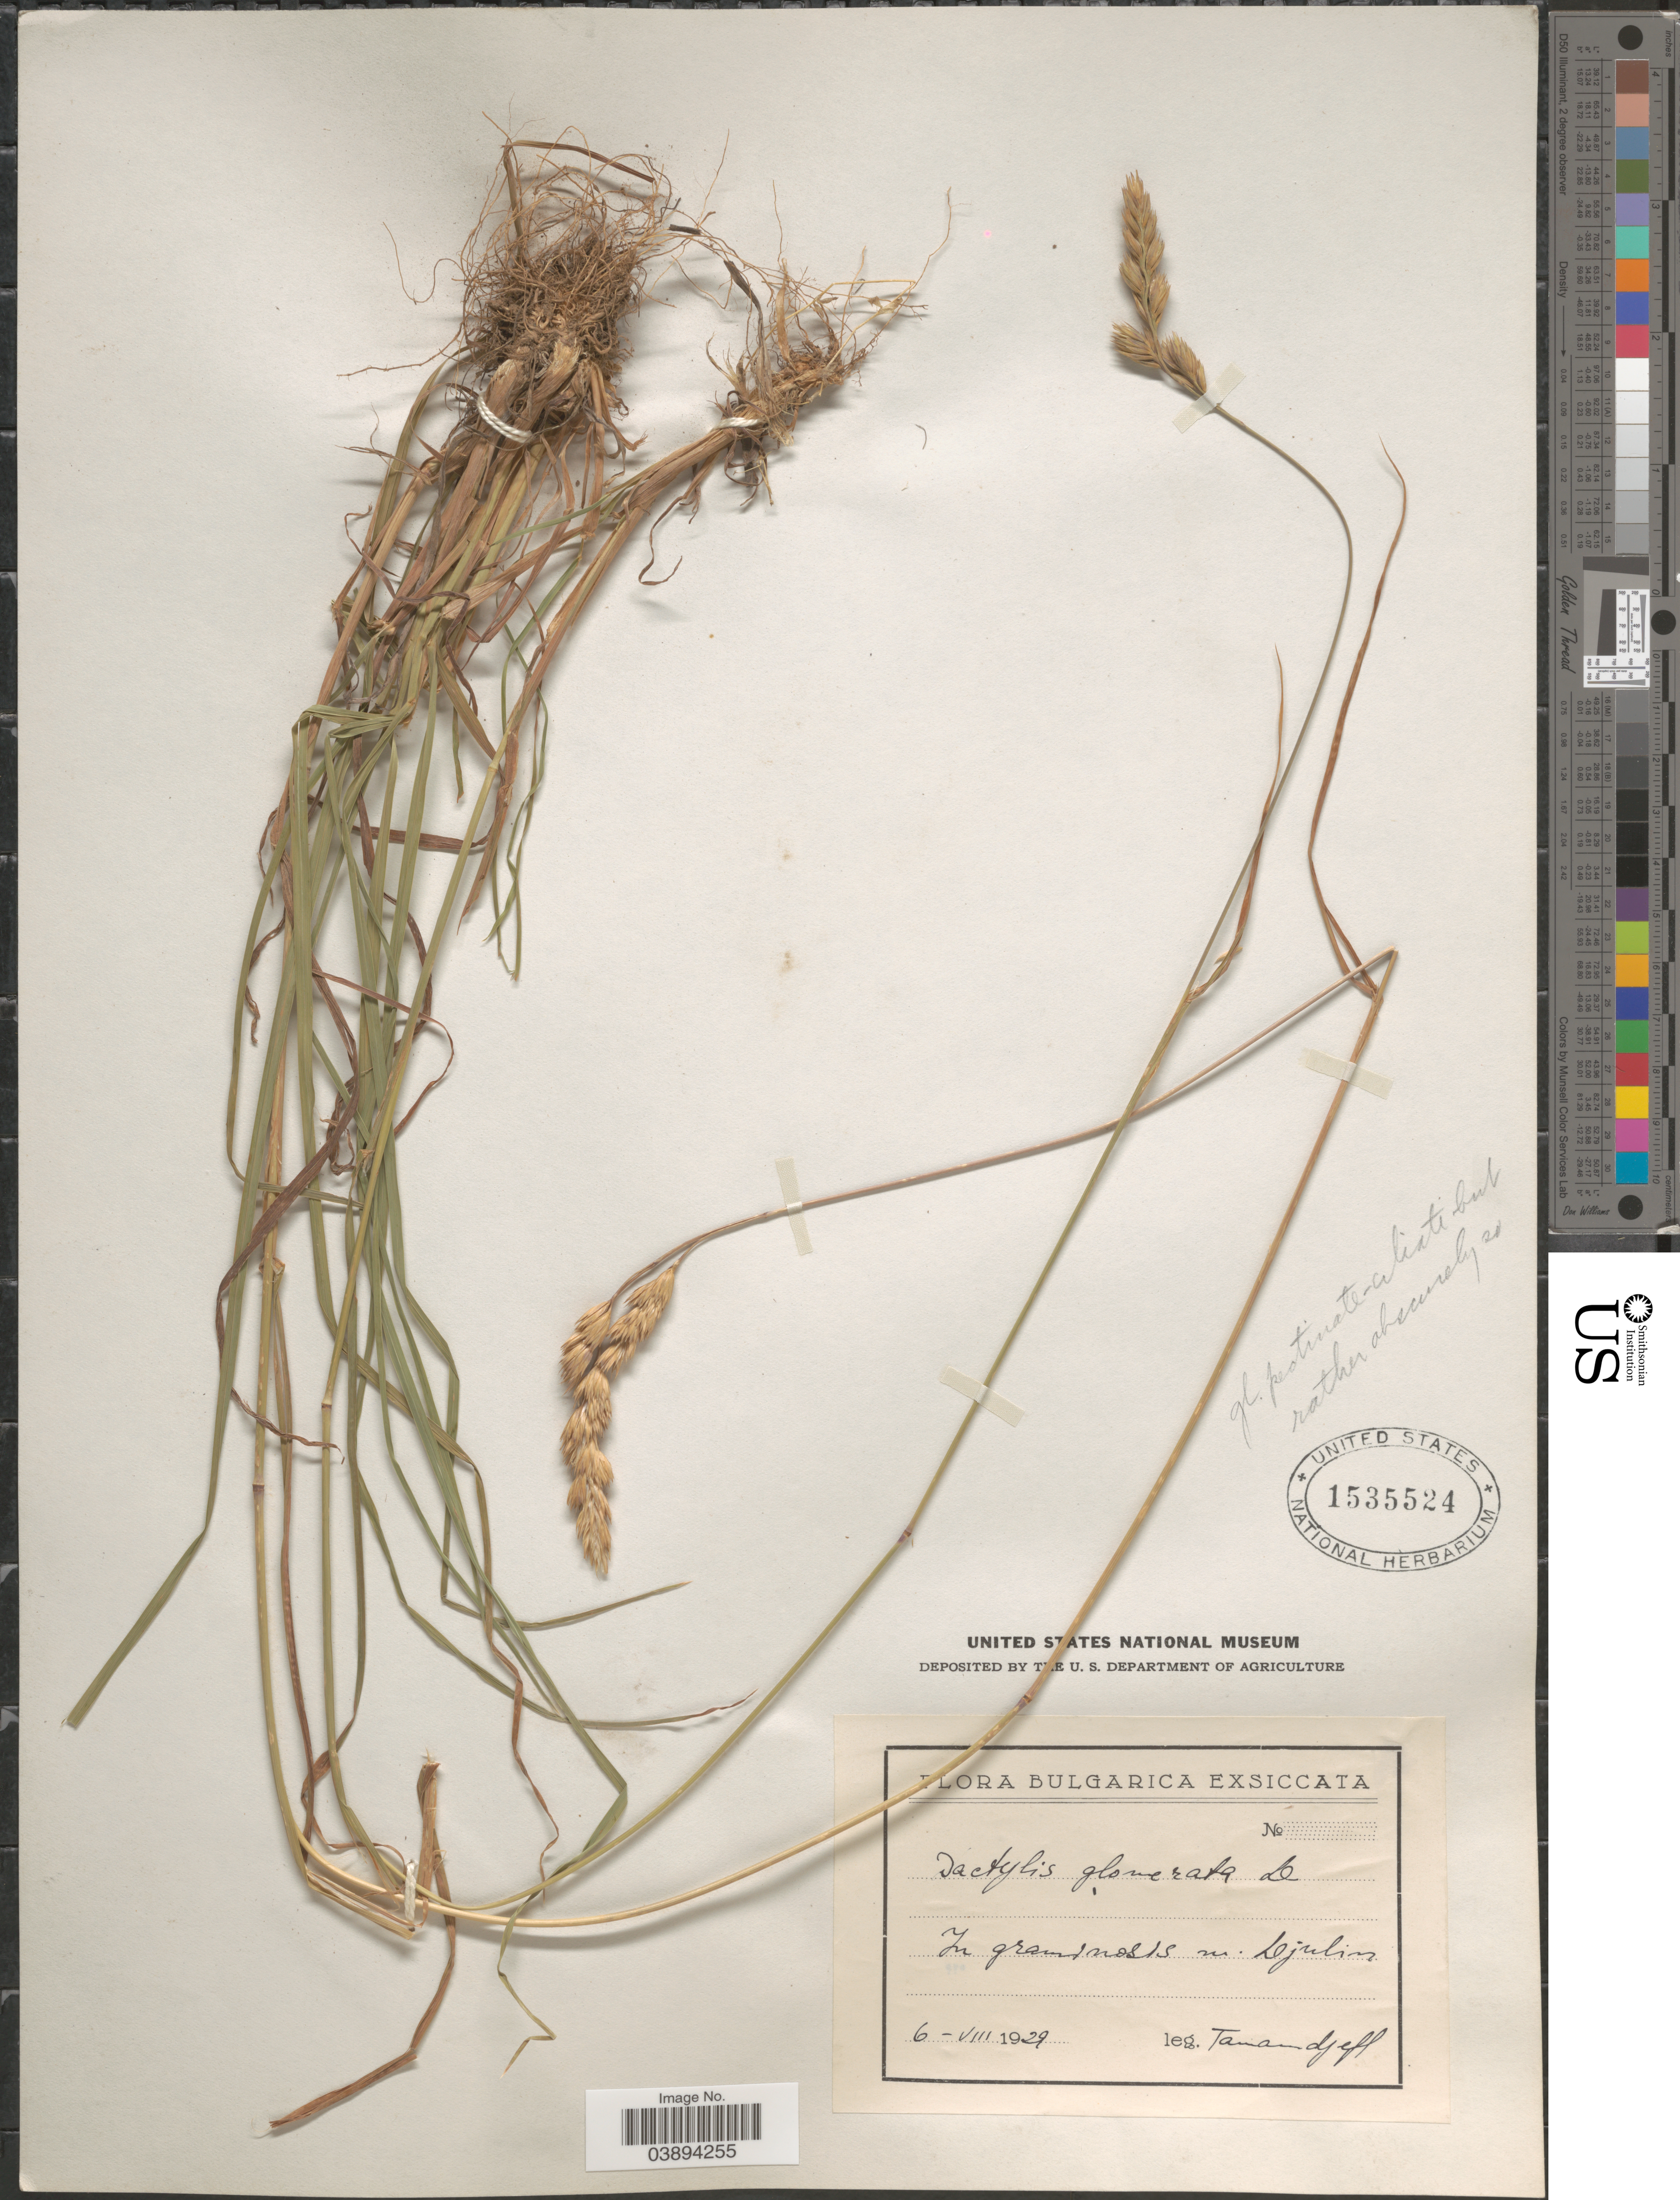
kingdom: Plantae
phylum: Tracheophyta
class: Liliopsida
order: Poales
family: Poaceae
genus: Dactylis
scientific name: Dactylis glomerata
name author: L.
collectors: -. Tamamdjeff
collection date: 1929-08-06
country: Bulgaria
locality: Bulgarica. In grandnosts m. Lejulin.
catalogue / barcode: US 1535524